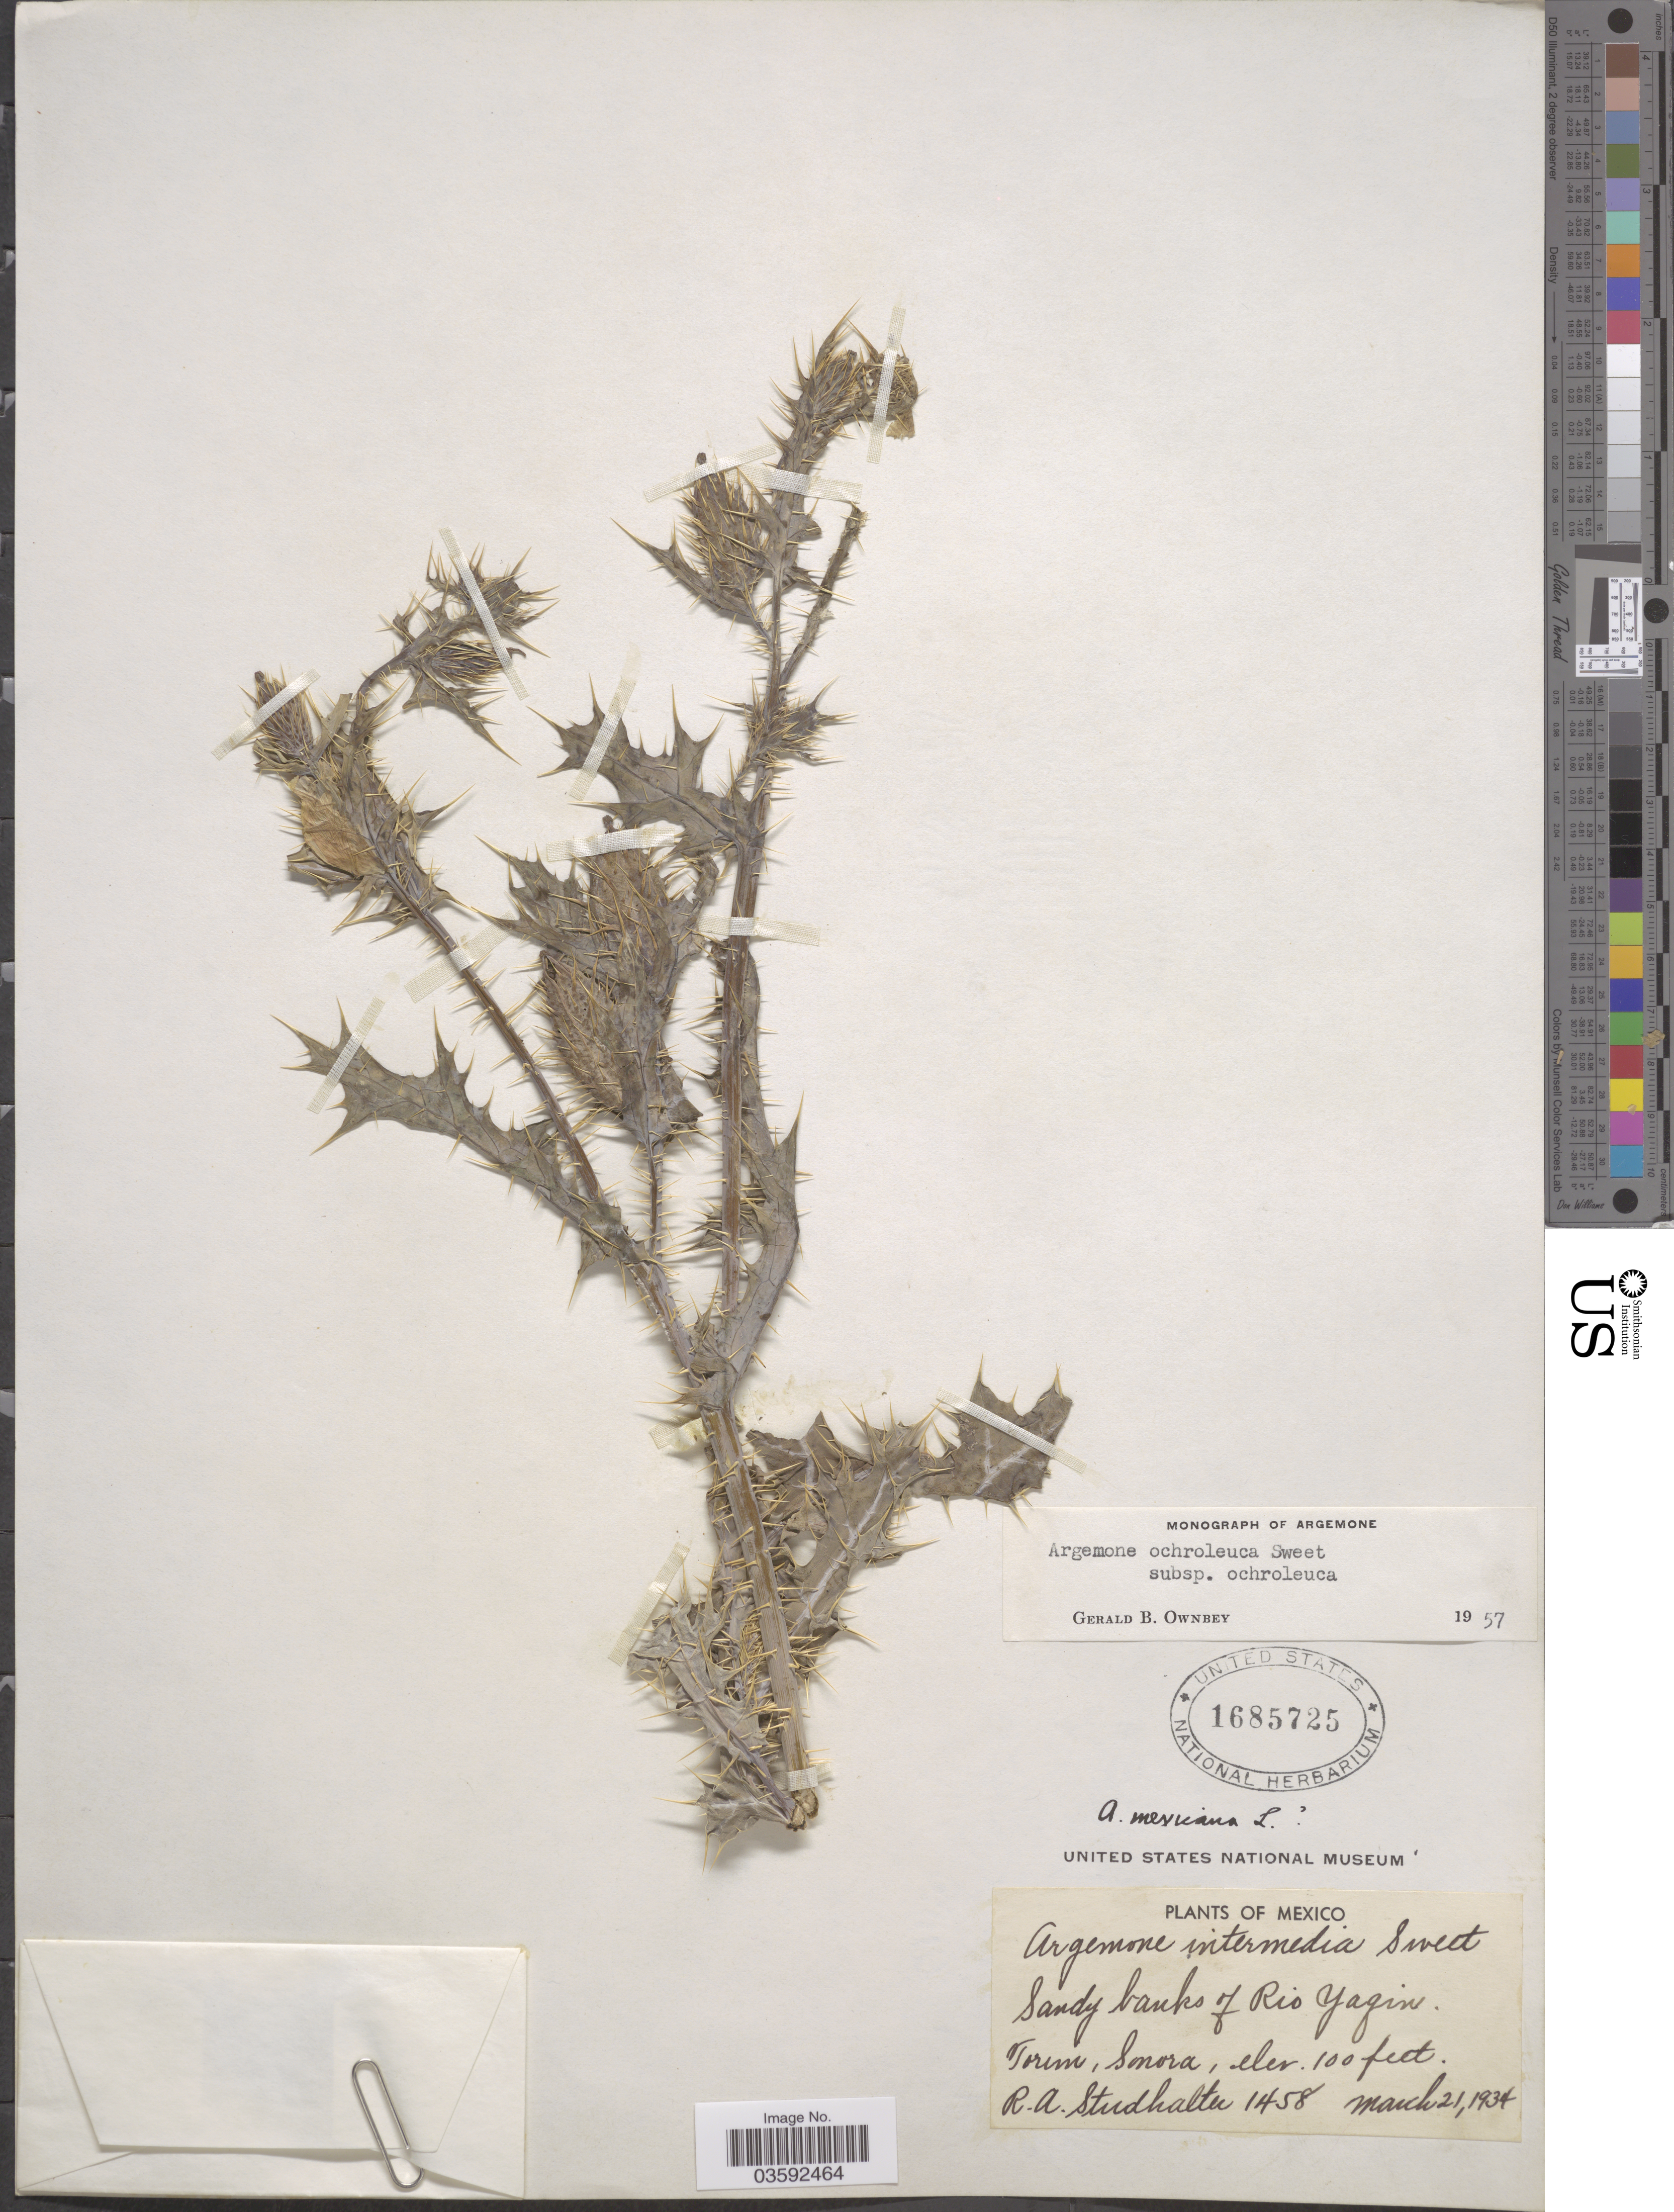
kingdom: Plantae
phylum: Tracheophyta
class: Magnoliopsida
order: Ranunculales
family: Papaveraceae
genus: Argemone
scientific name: Argemone ochroleuca subsp. ochroleuca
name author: Sweet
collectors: R. Studhalter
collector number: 1458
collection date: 1934-03-21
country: Mexico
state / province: Sonora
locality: Sandy banks of Rio Yaqin. Torin.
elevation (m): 30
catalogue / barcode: US 1685725